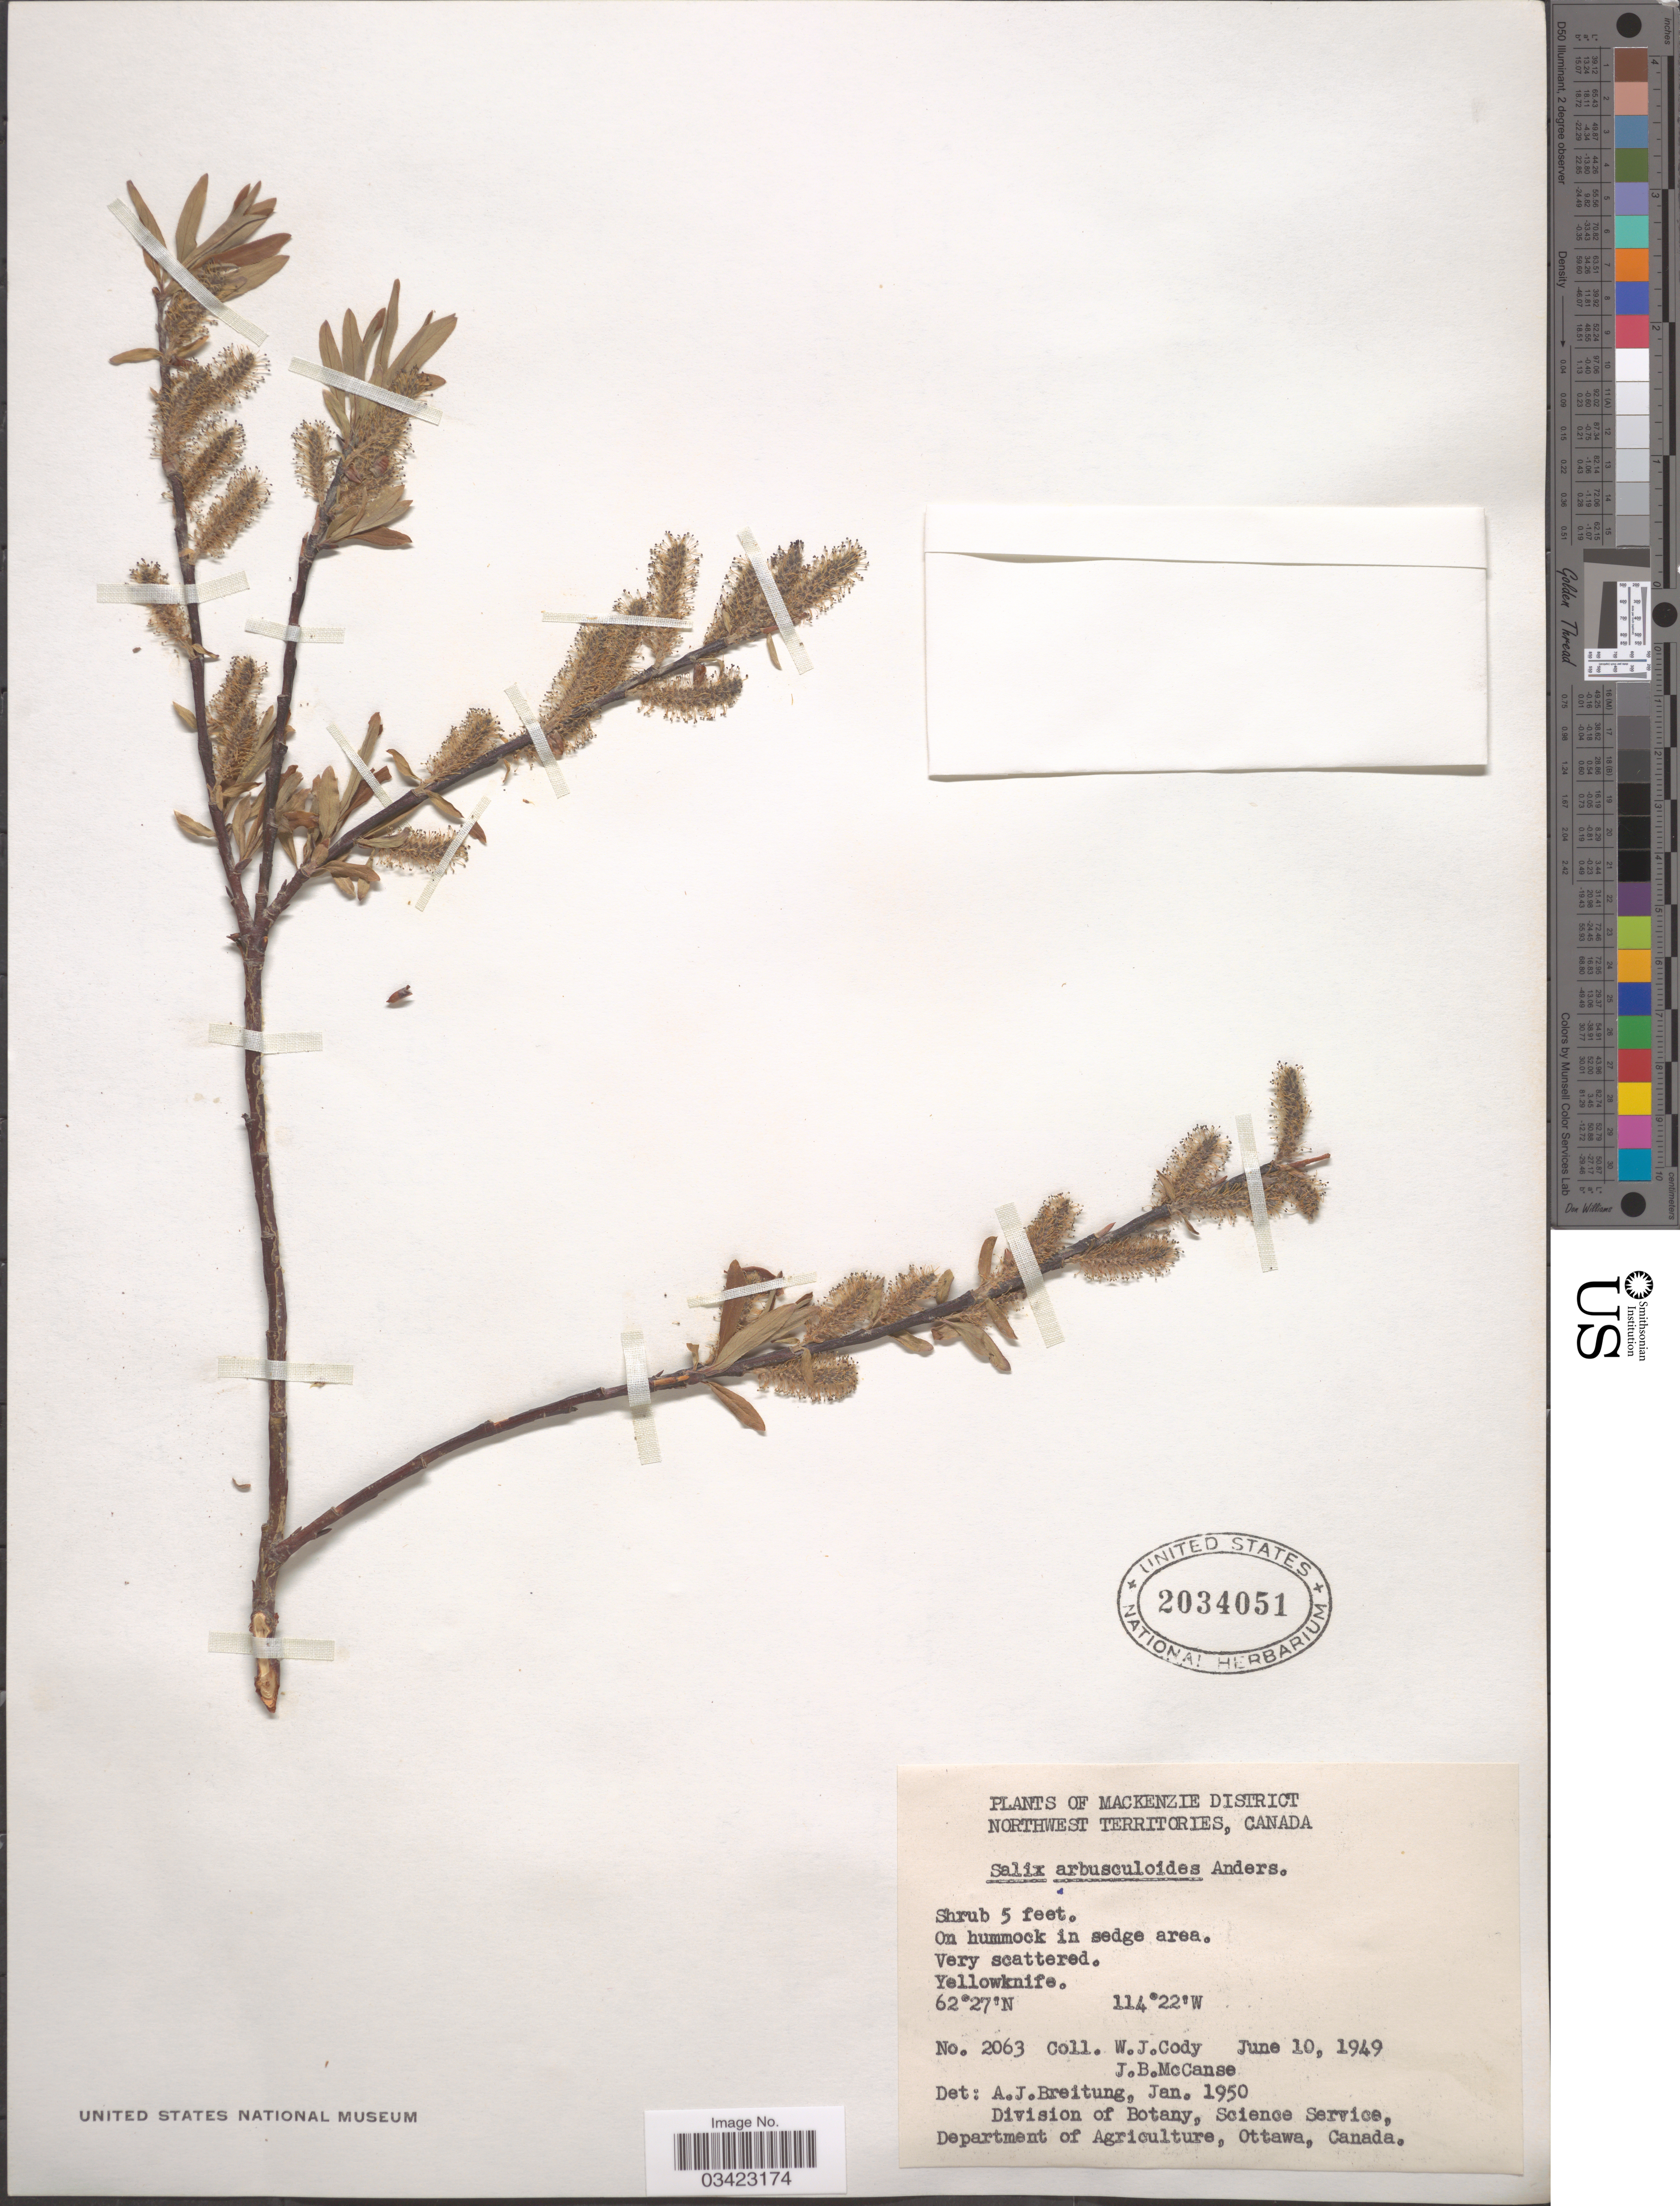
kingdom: Plantae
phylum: Tracheophyta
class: Magnoliopsida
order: Malpighiales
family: Salicaceae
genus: Salix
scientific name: Salix arbusculoides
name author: Andersson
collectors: W. Cody & J. McCanse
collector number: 2063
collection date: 1949-06-10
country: Canada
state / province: Northwest Territories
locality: Mackenzie District. Yellowknife.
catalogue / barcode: US 2034051